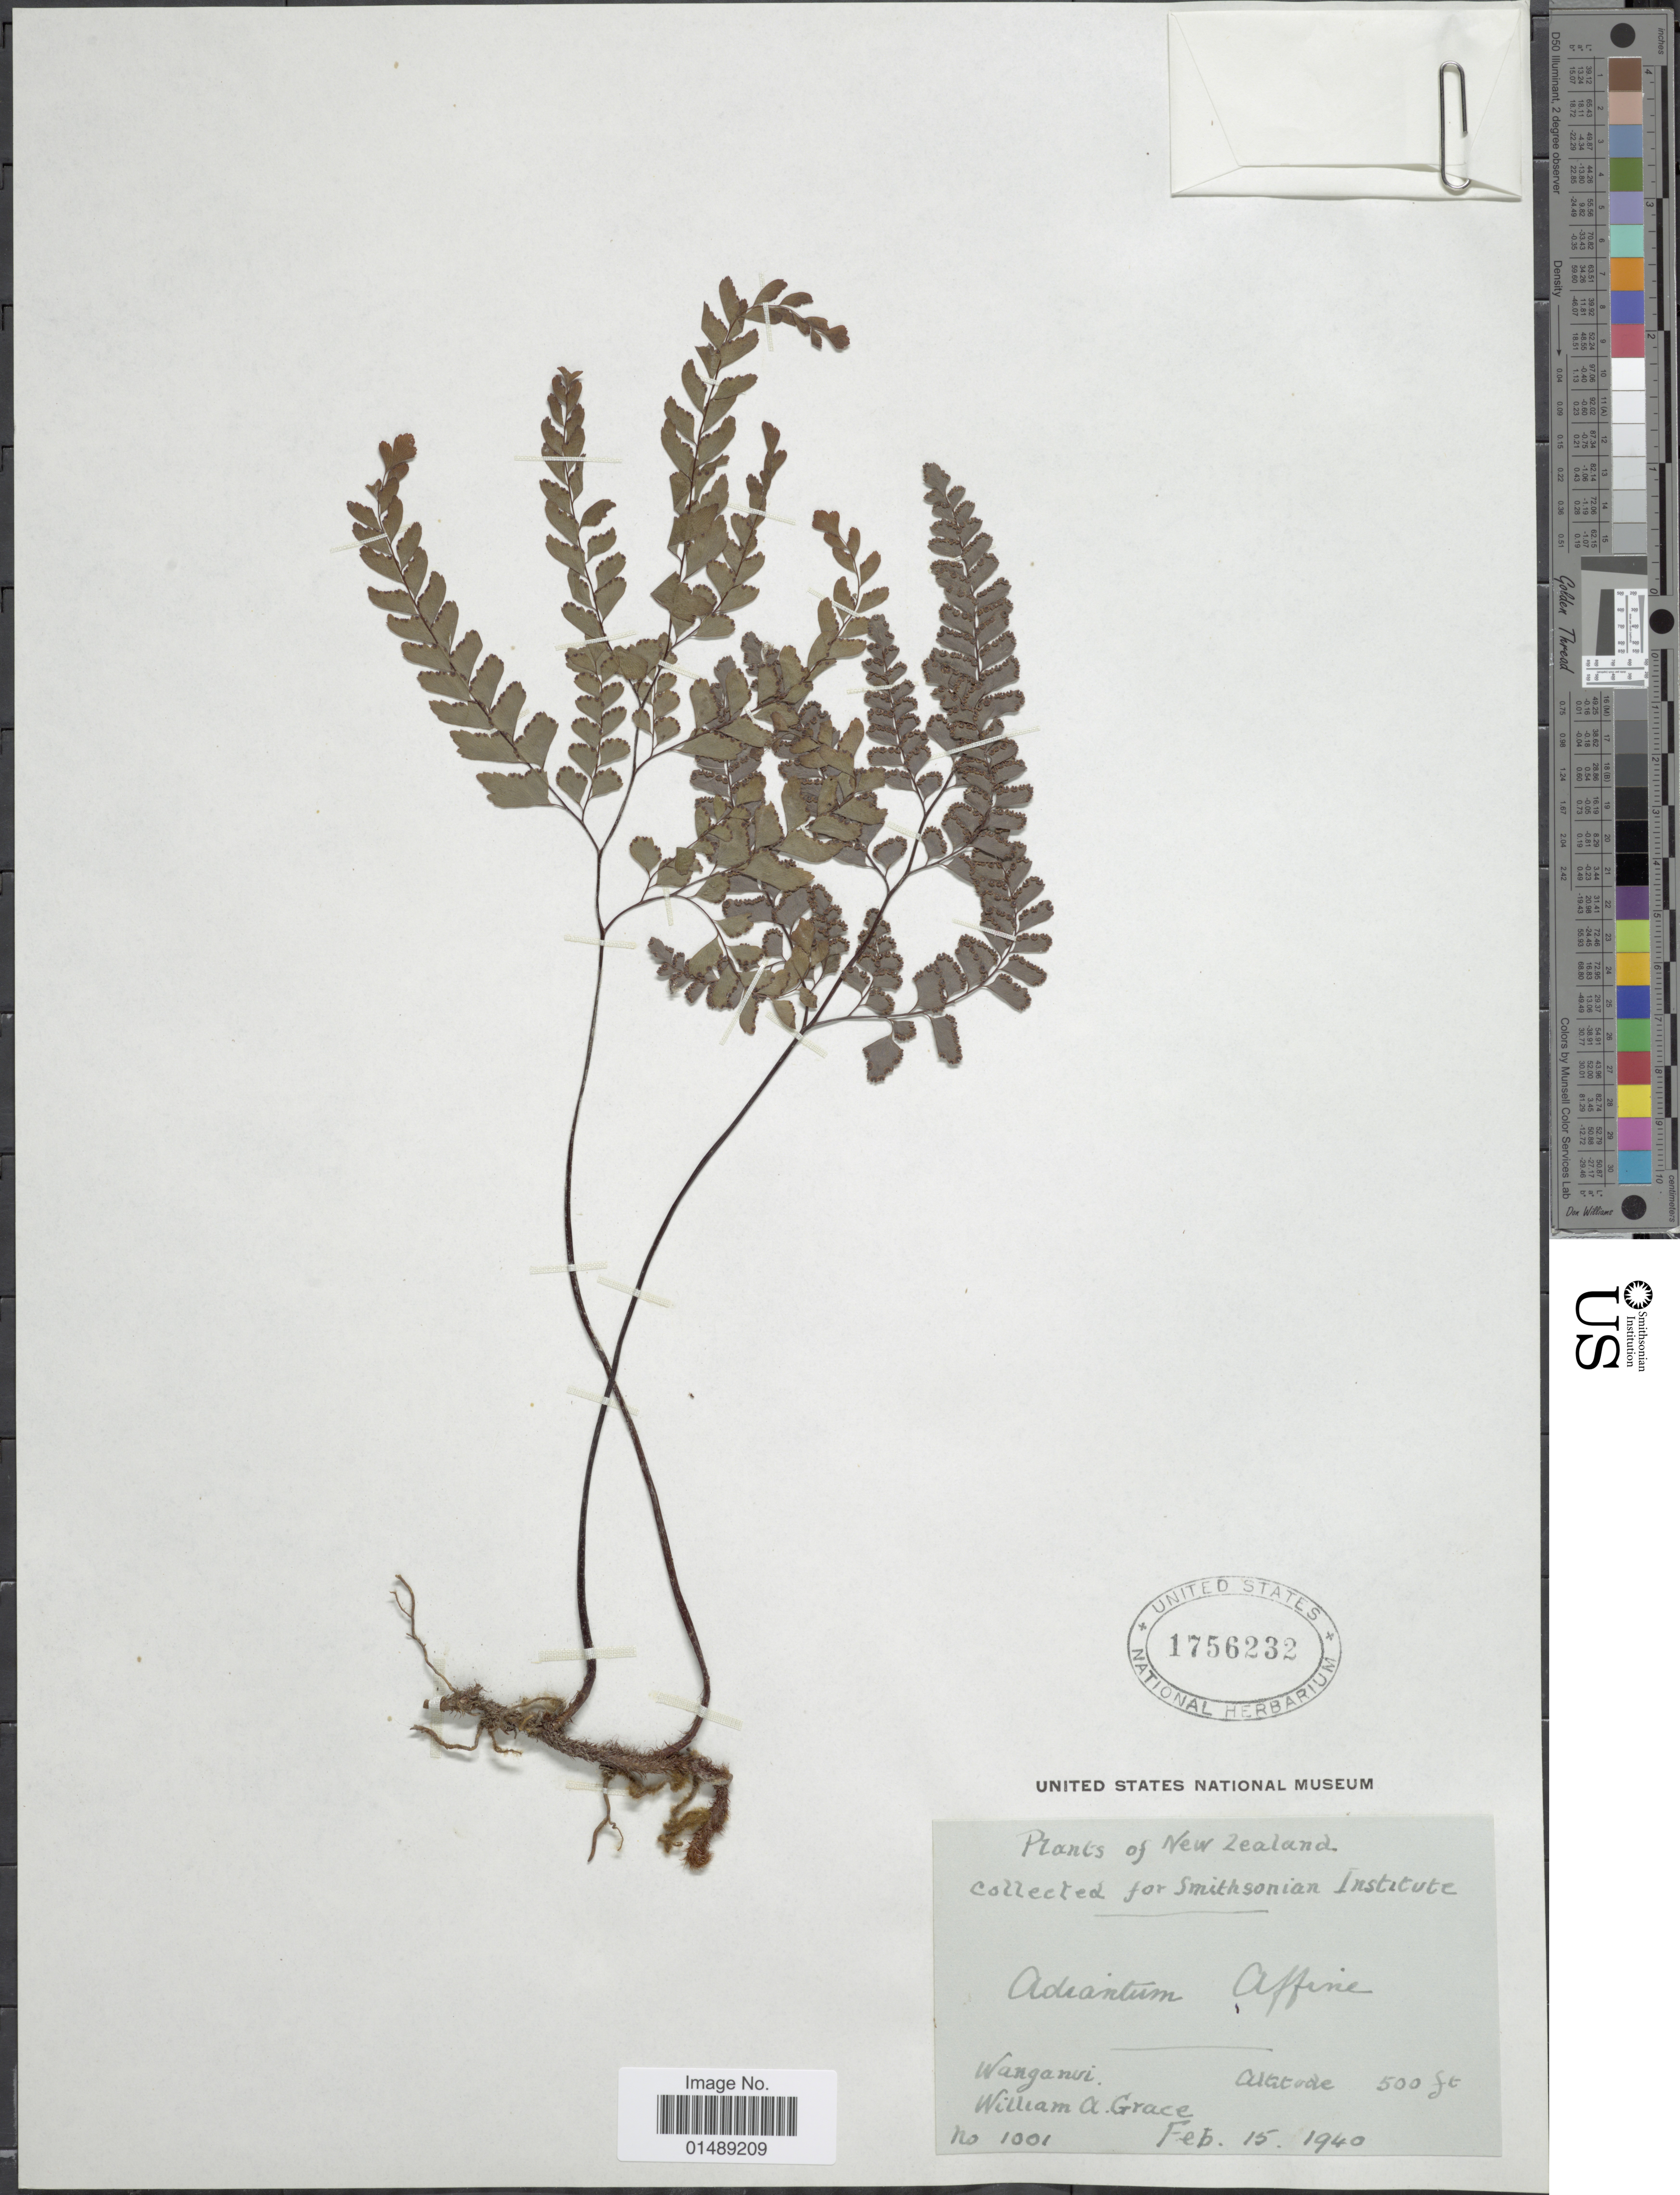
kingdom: Plantae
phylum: Tracheophyta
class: Polypodiopsida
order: Polypodiales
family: Pteridaceae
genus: Adiantum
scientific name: Adiantum affine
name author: Willd.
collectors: W. Grace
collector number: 1001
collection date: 1940-02-15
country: New Zealand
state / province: Manawatu-Wanganui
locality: New Zealand, Wanganui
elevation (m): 152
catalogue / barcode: US 1756232